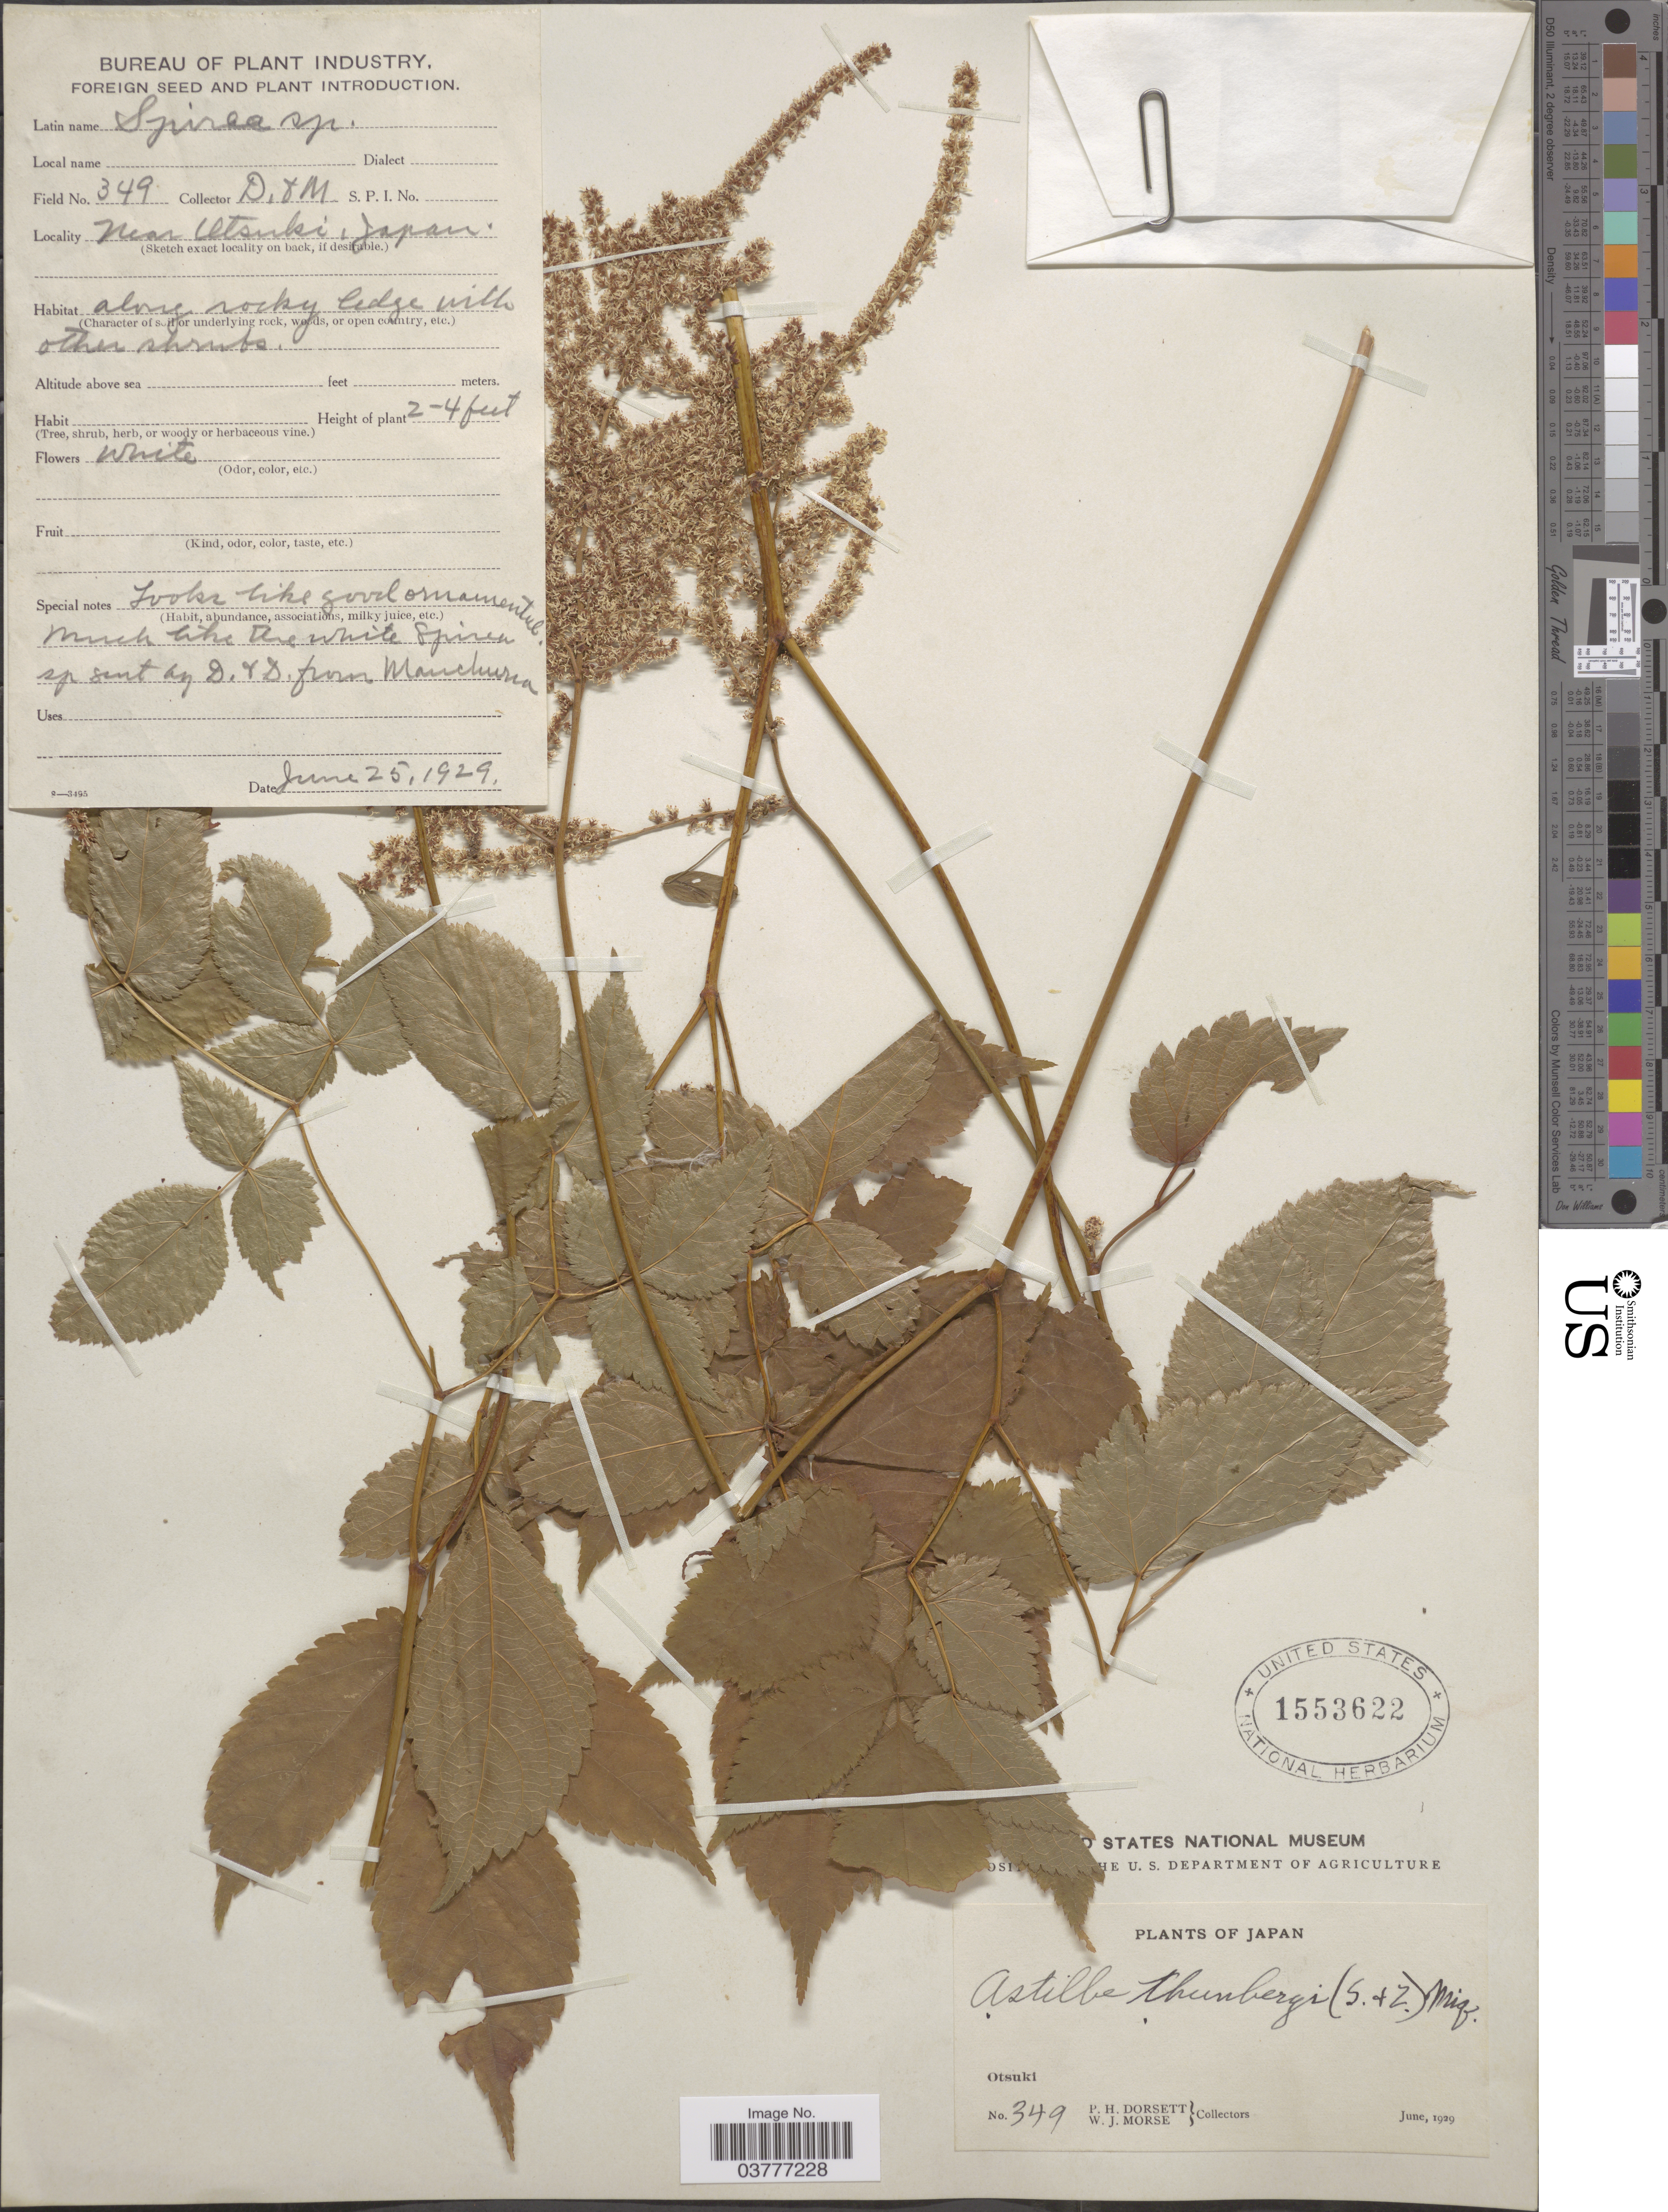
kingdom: Plantae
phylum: Tracheophyta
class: Magnoliopsida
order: Saxifragales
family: Saxifragaceae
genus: Astilbe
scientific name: Astilbe thunbergii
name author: (Siebold & Zucc.) Miq.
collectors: P. H. Dorsett & W. J. Morse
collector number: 349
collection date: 1929-06-25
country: Japan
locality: Near Otsuki.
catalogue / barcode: US 1553622